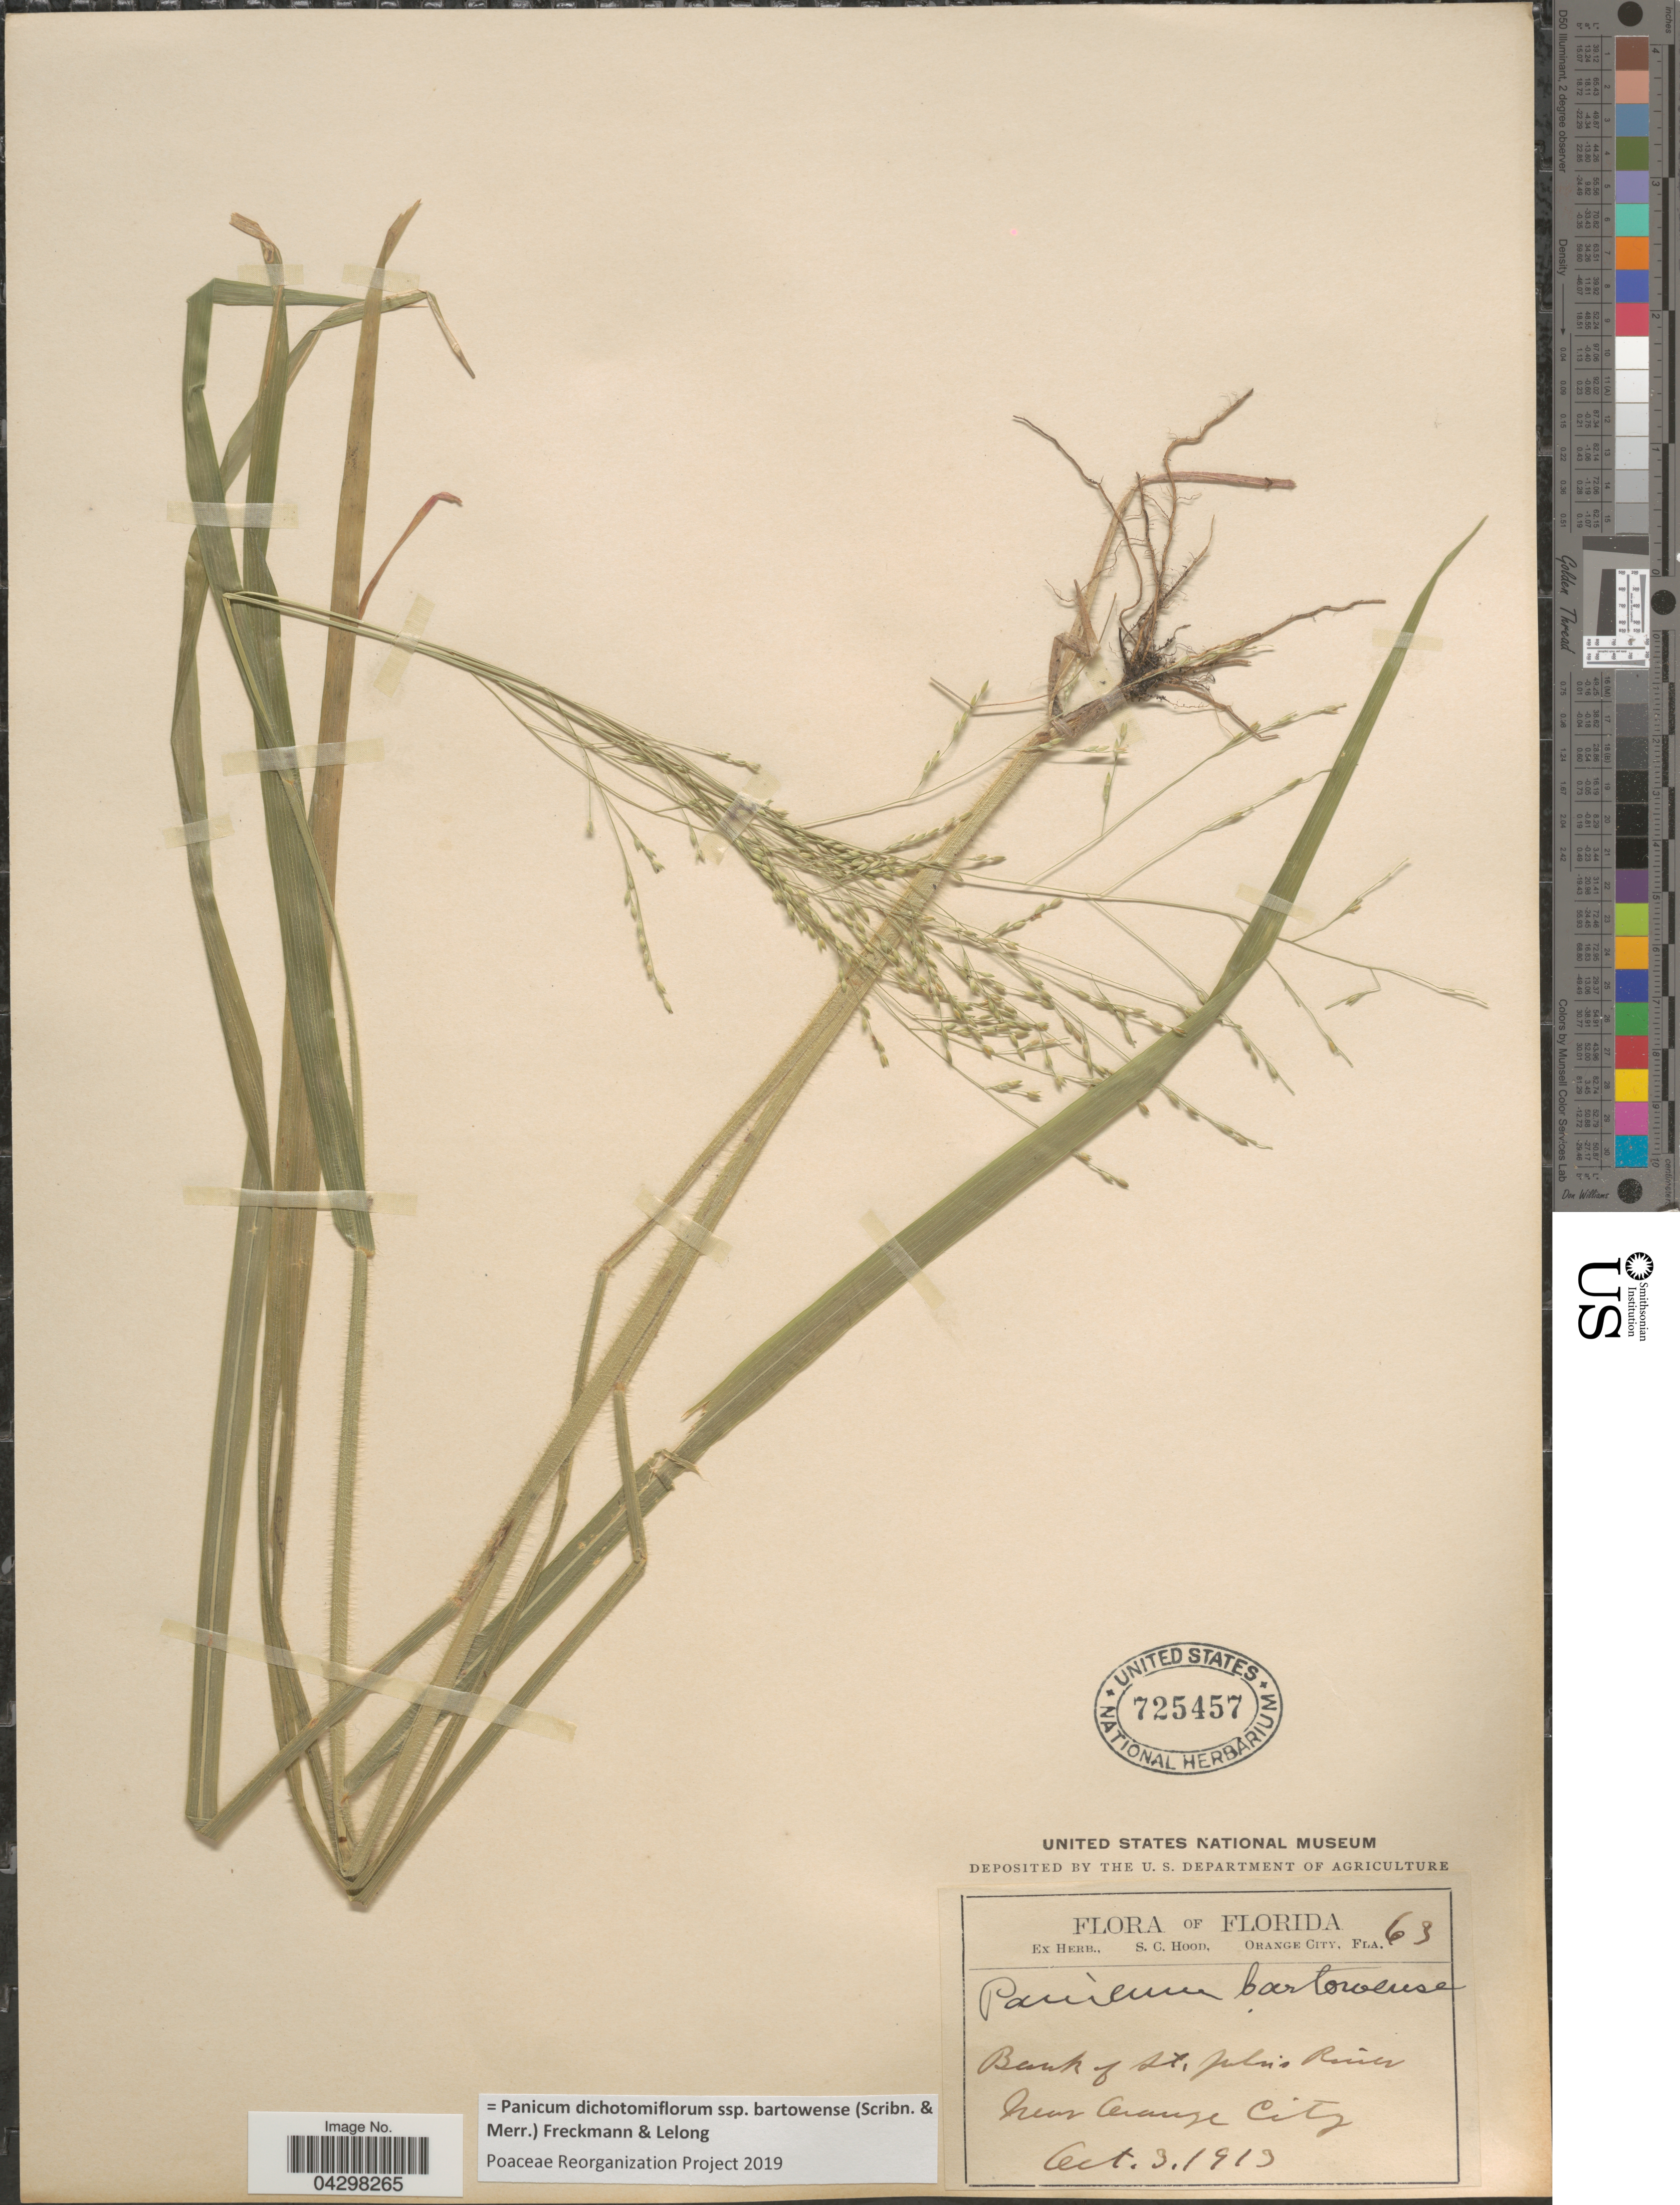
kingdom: Plantae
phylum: Tracheophyta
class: Liliopsida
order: Poales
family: Poaceae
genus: Panicum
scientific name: Panicum dichotomiflorum subsp. bartowense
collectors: Ex herb. S. C. Hood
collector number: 63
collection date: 1913-10-03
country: United States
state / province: Florida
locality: Bank of St. Julius River near Orange City.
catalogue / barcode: US 725457